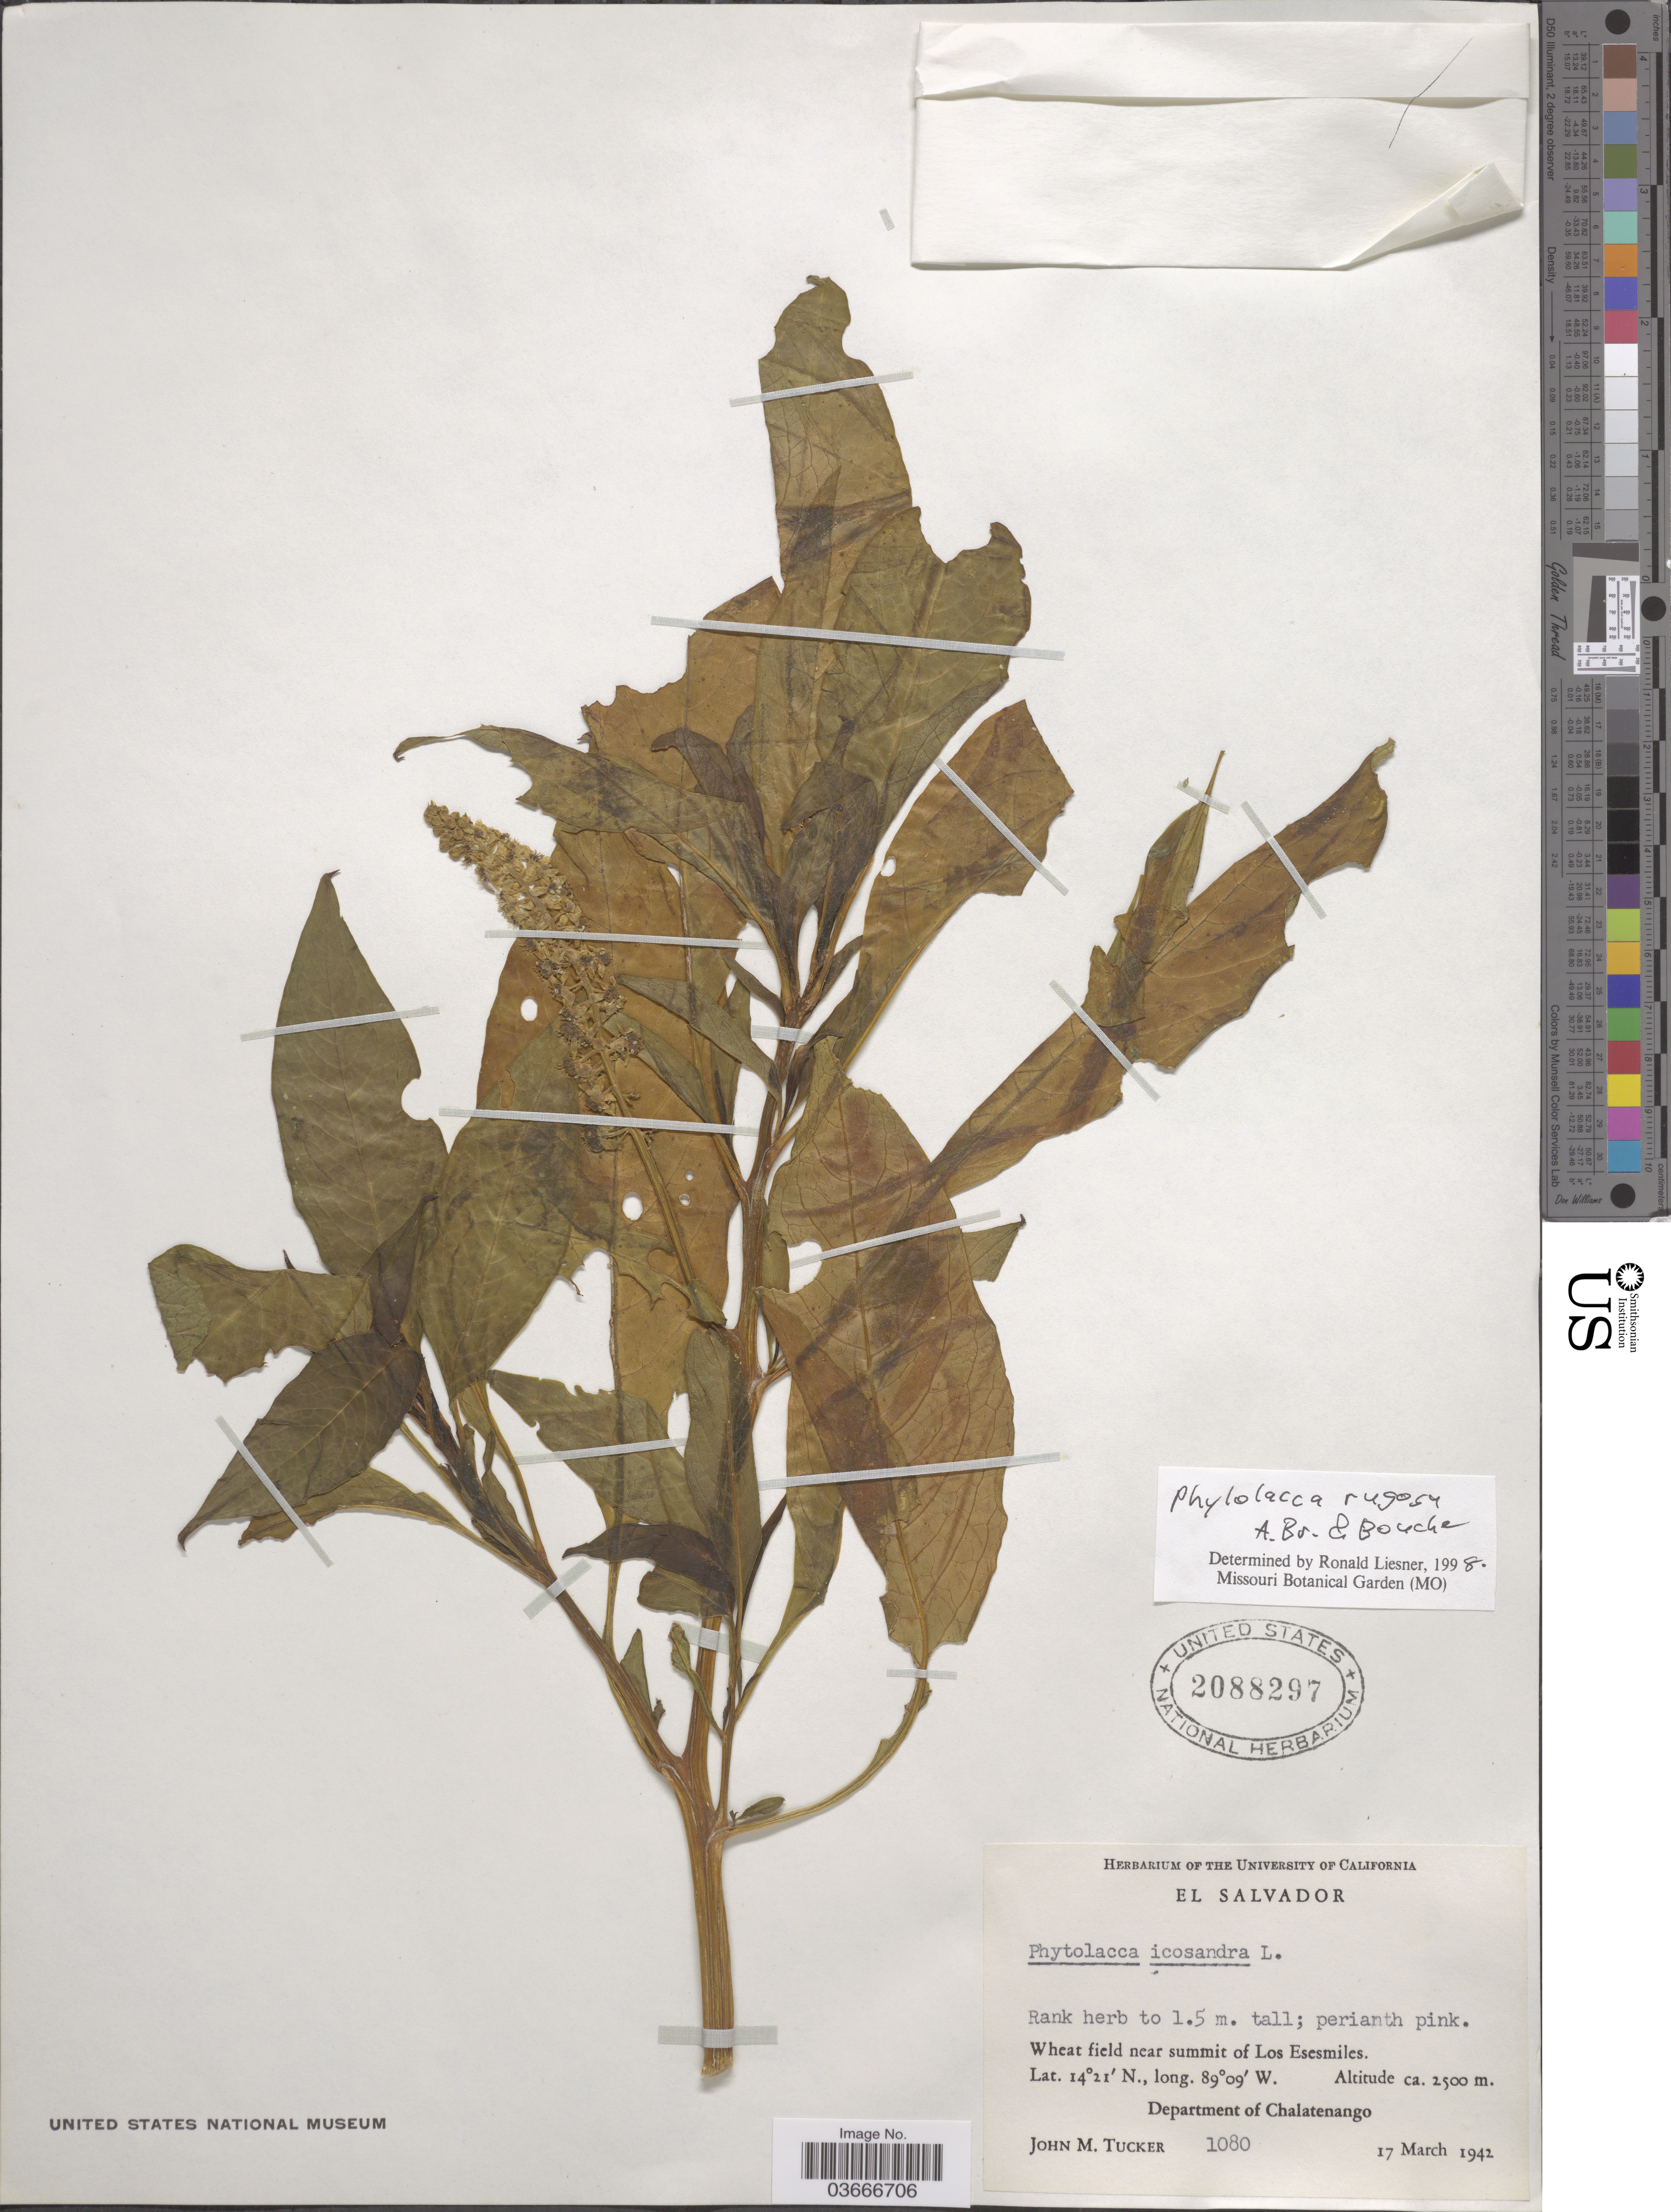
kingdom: Plantae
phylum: Tracheophyta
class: Magnoliopsida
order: Caryophyllales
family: Phytolaccaceae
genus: Phytolacca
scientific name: Phytolacca rugosa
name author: A. Braun & C.D. Bouché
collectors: J. M. Tucker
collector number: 1080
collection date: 1942-03-17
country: El Salvador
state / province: Chalatenango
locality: Wheat field near summit of Los Esesmiles. Department of Chalatenango.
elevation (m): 2500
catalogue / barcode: US 2088297